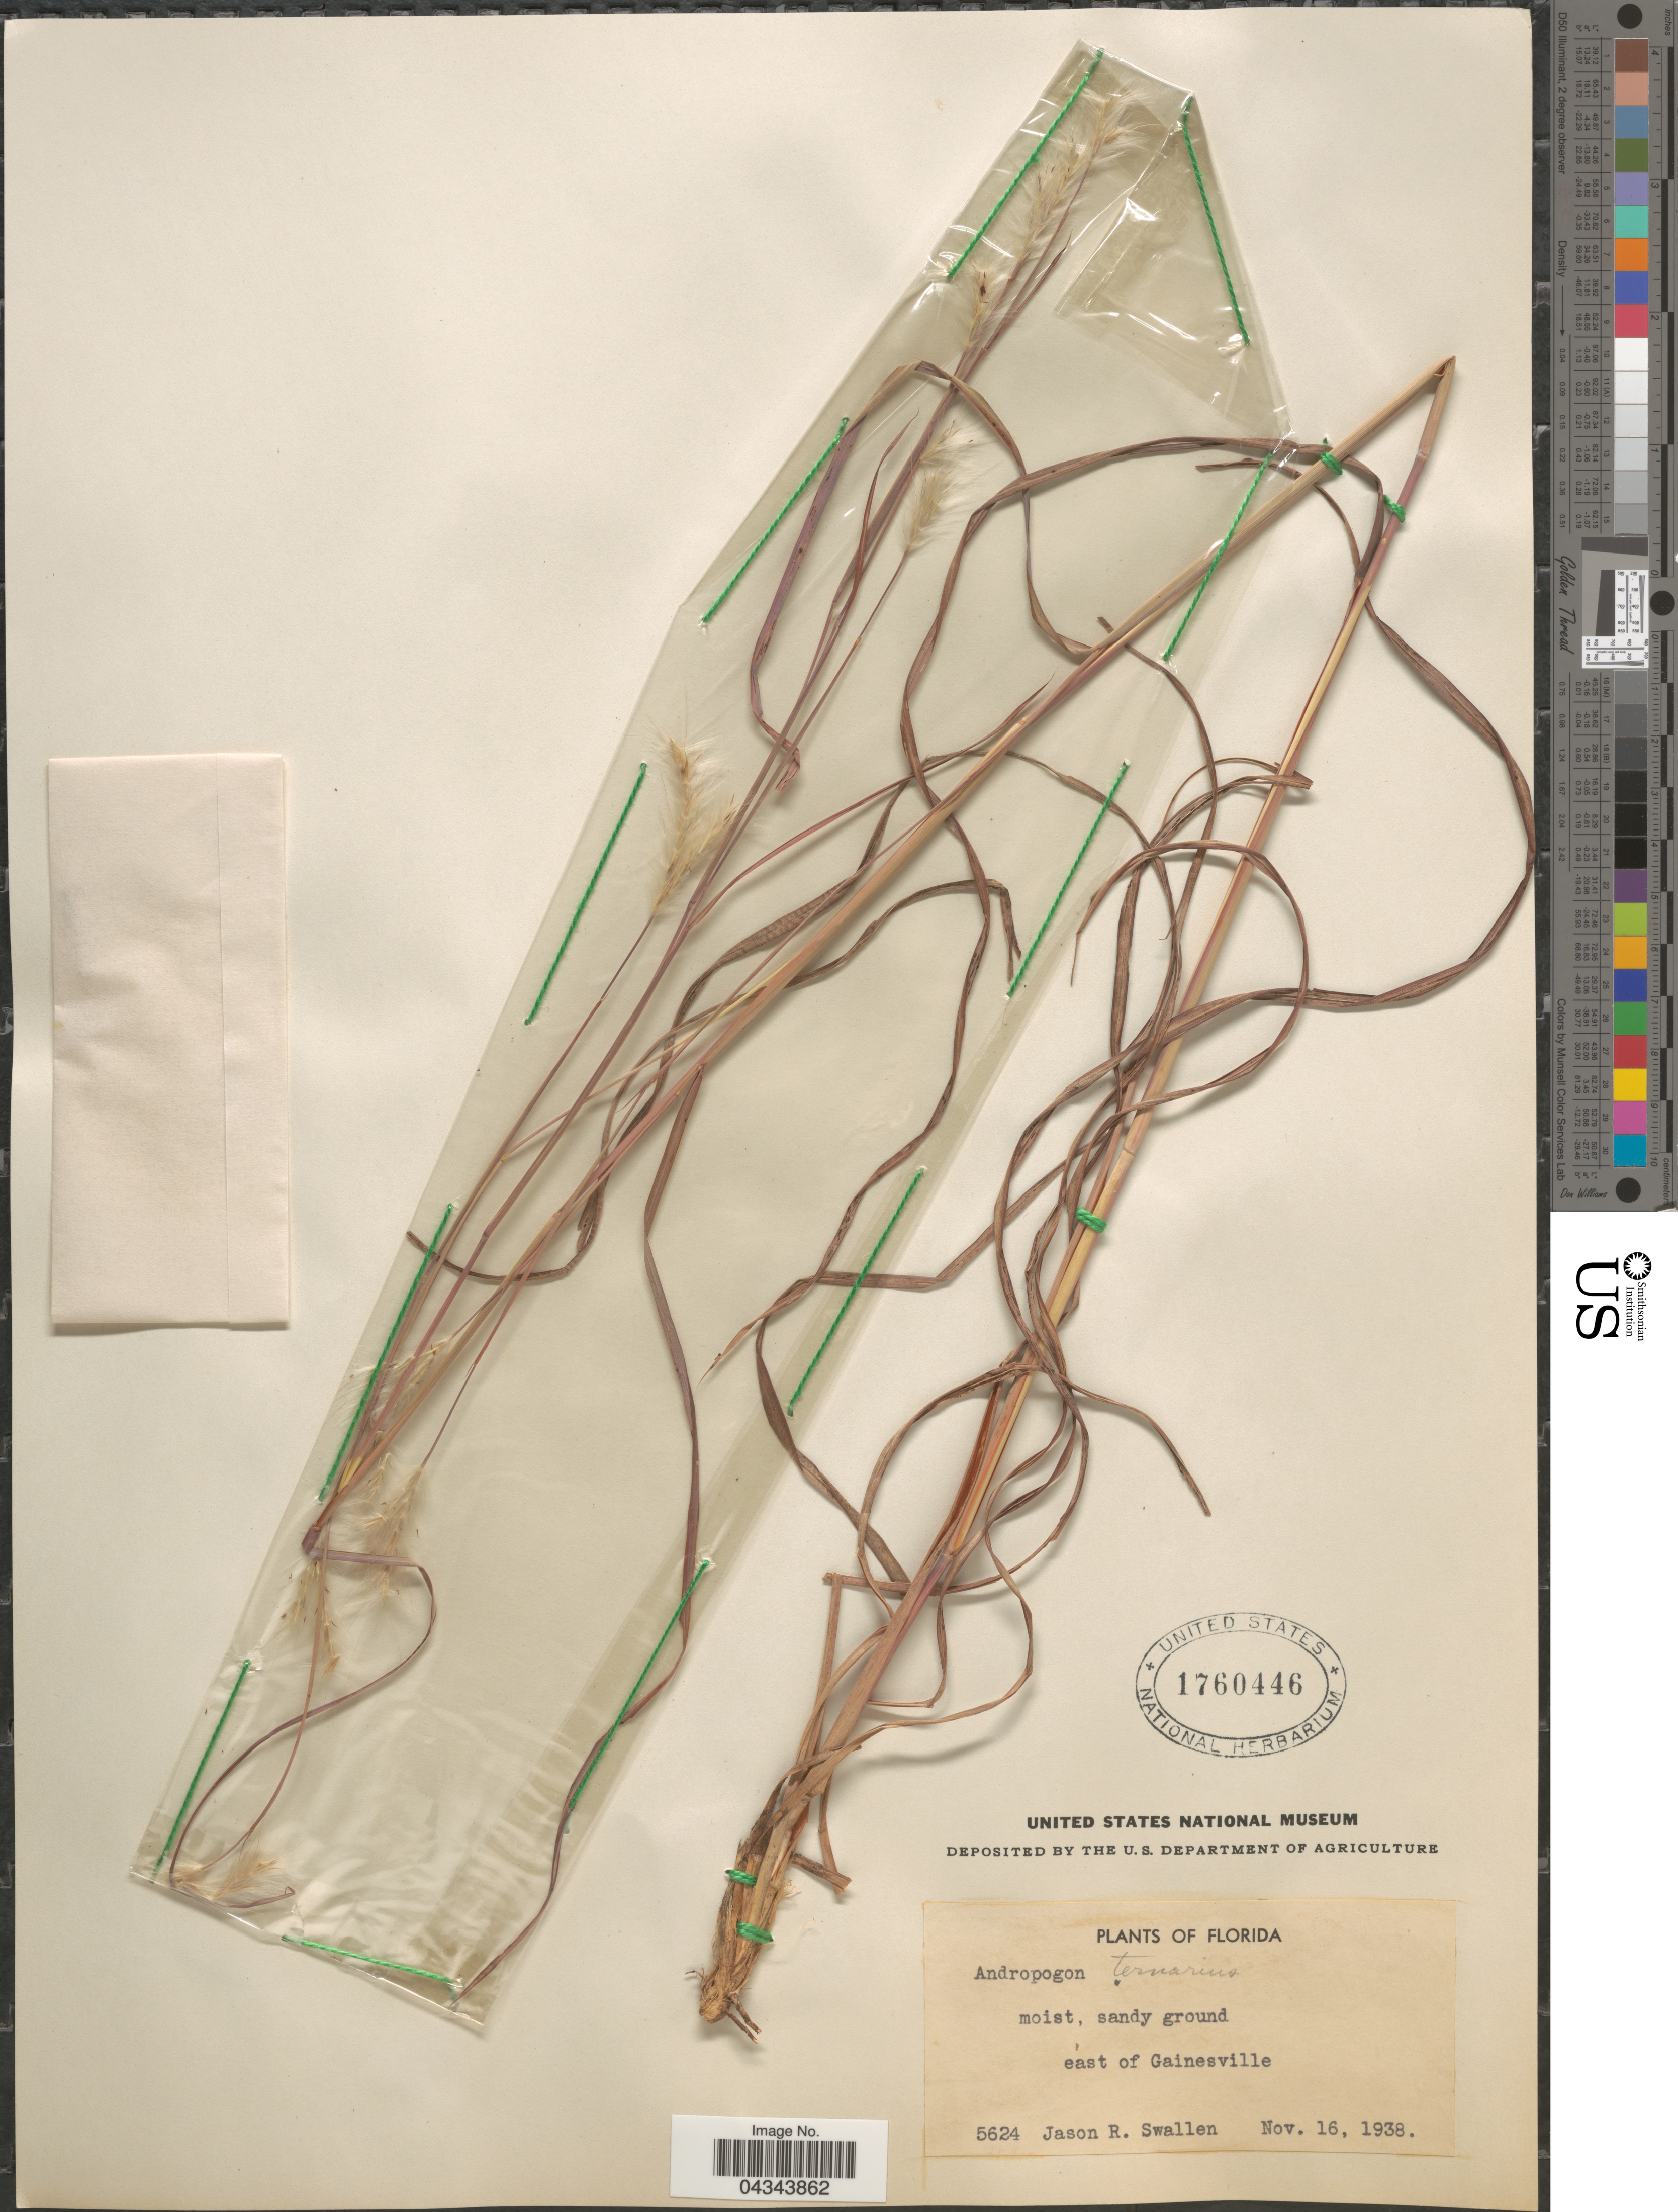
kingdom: Plantae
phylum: Tracheophyta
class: Liliopsida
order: Poales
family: Poaceae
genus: Andropogon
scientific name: Andropogon ternarius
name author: Michx.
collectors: J. R. Swallen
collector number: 5624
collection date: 1938-11-16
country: United States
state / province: Florida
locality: Moist, sandy ground. East of Gainesville.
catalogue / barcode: US 1760446